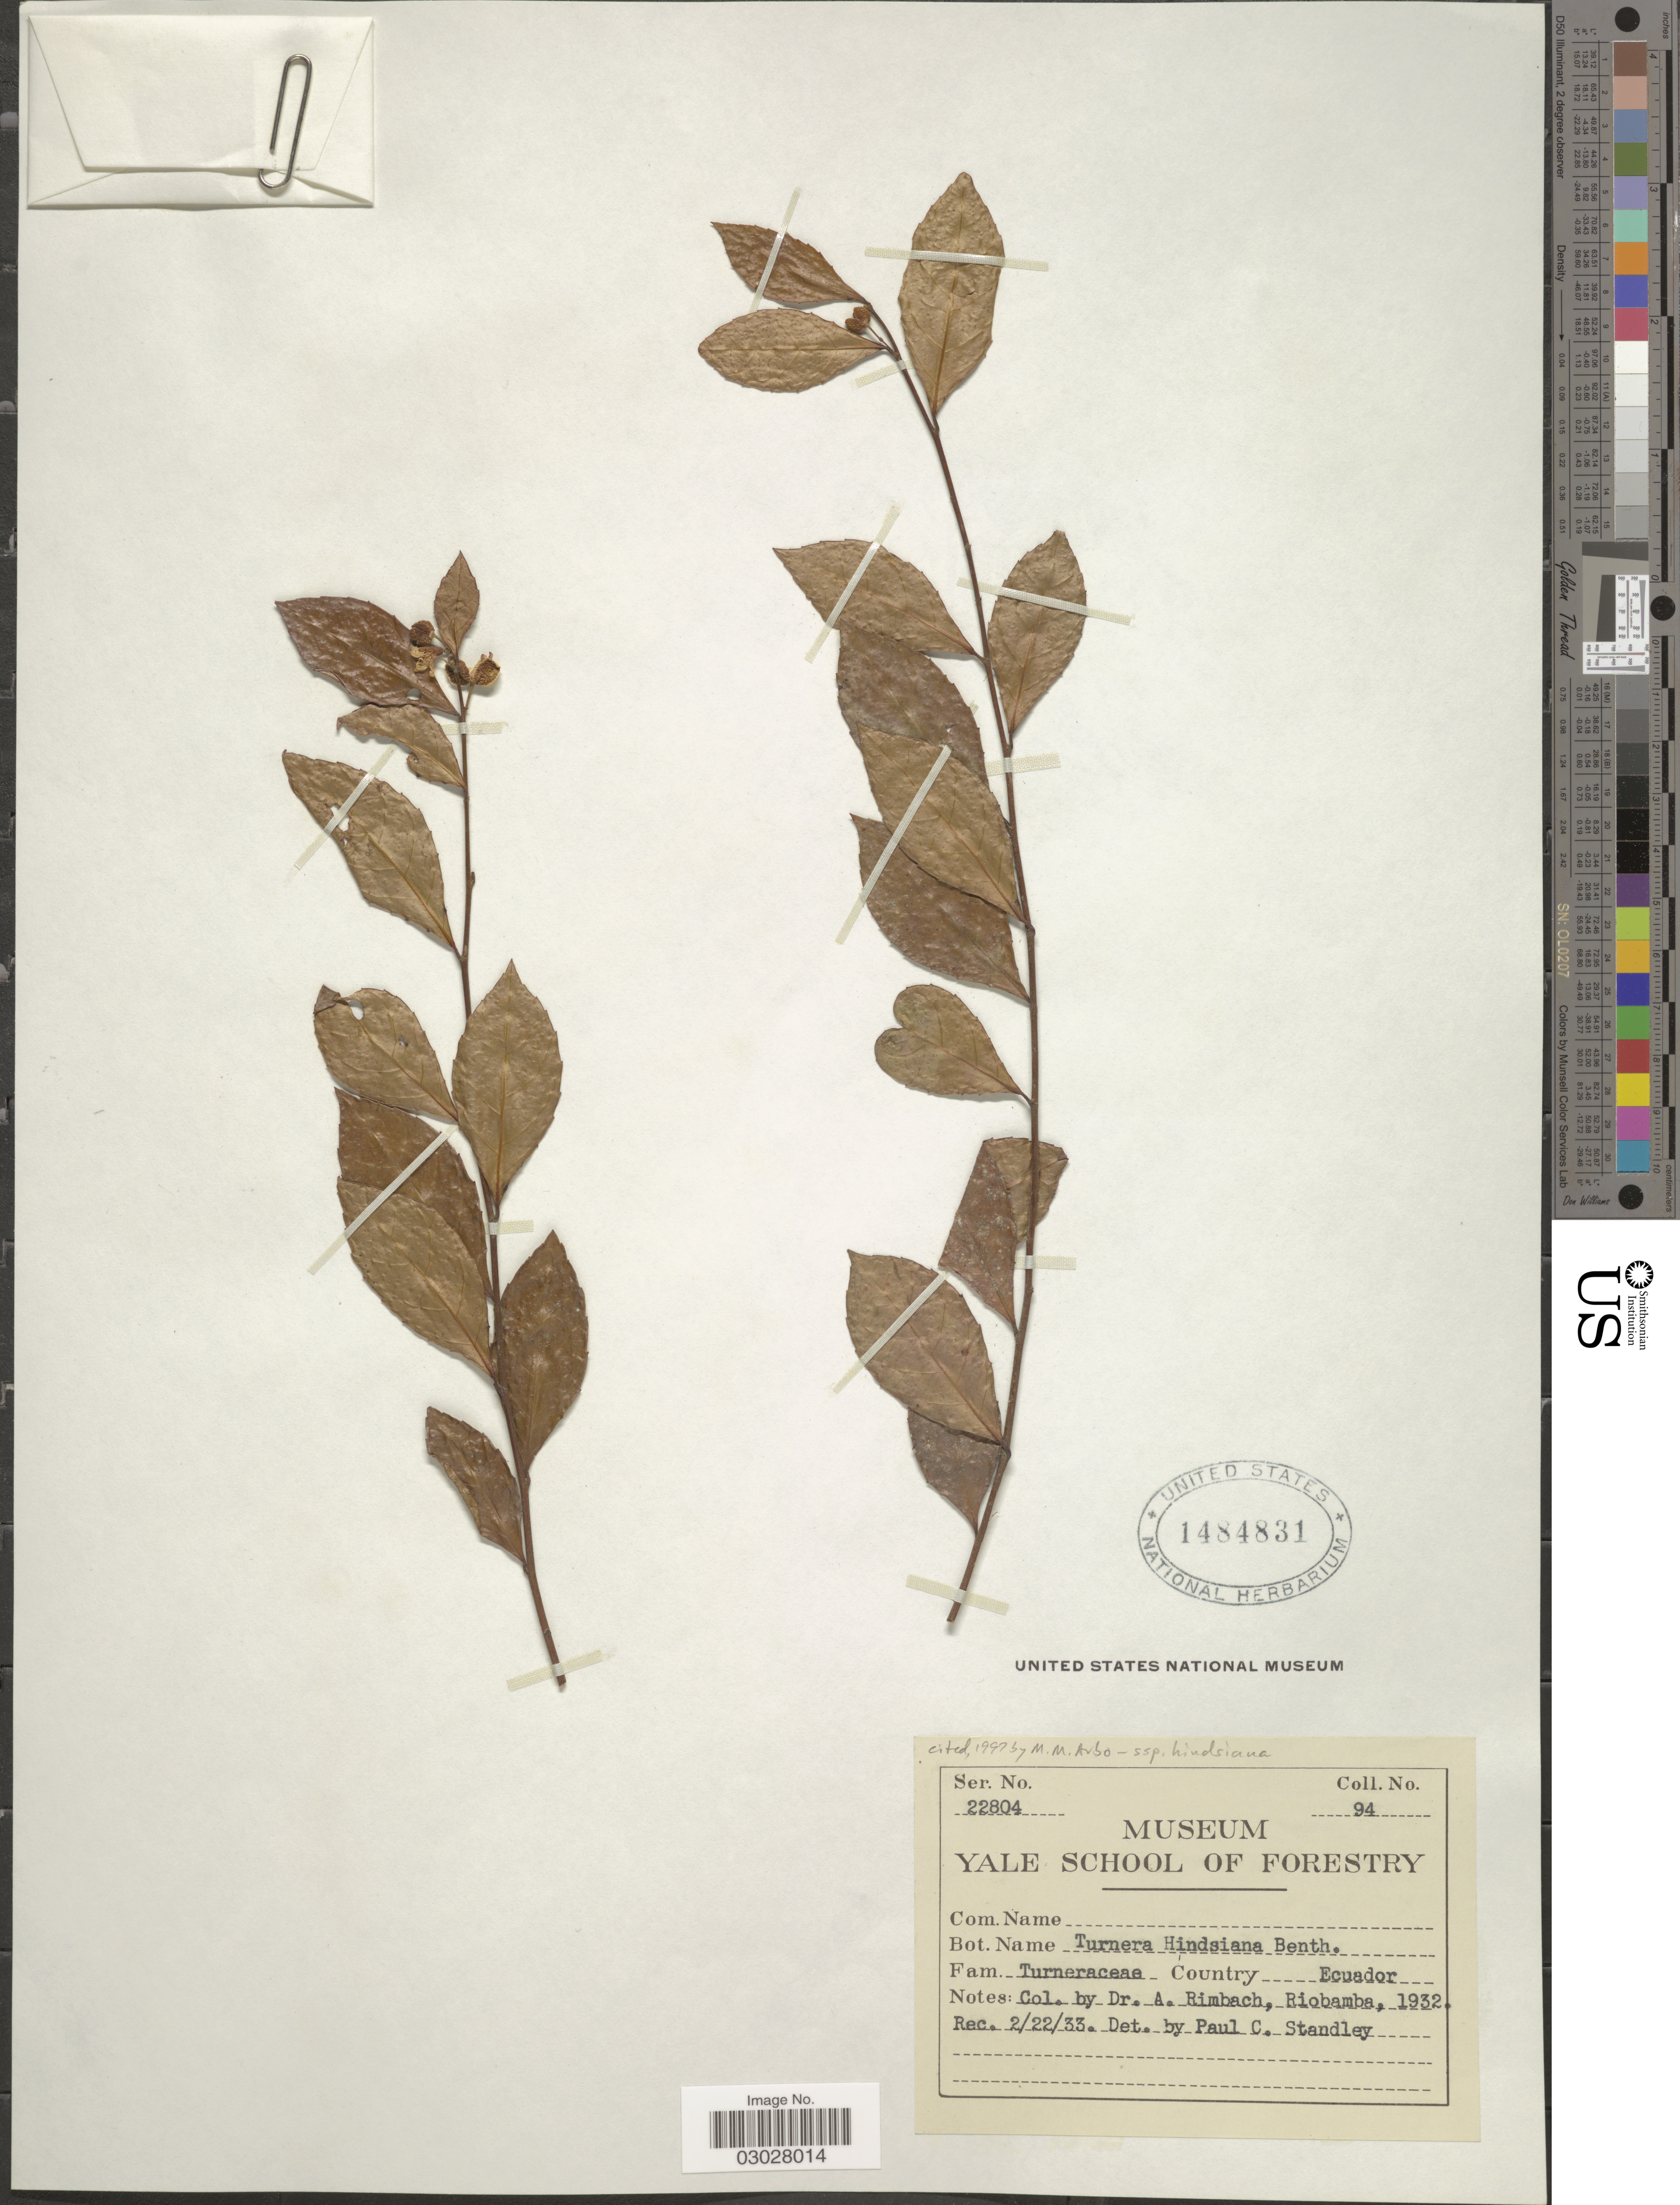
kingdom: Plantae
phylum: Tracheophyta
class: Magnoliopsida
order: Malpighiales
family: Turneraceae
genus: Turnera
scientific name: Turnera hindsiana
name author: Benth.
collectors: A. Rimbach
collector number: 94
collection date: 1932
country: Ecuador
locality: Riobamba.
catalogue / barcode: US 1484831